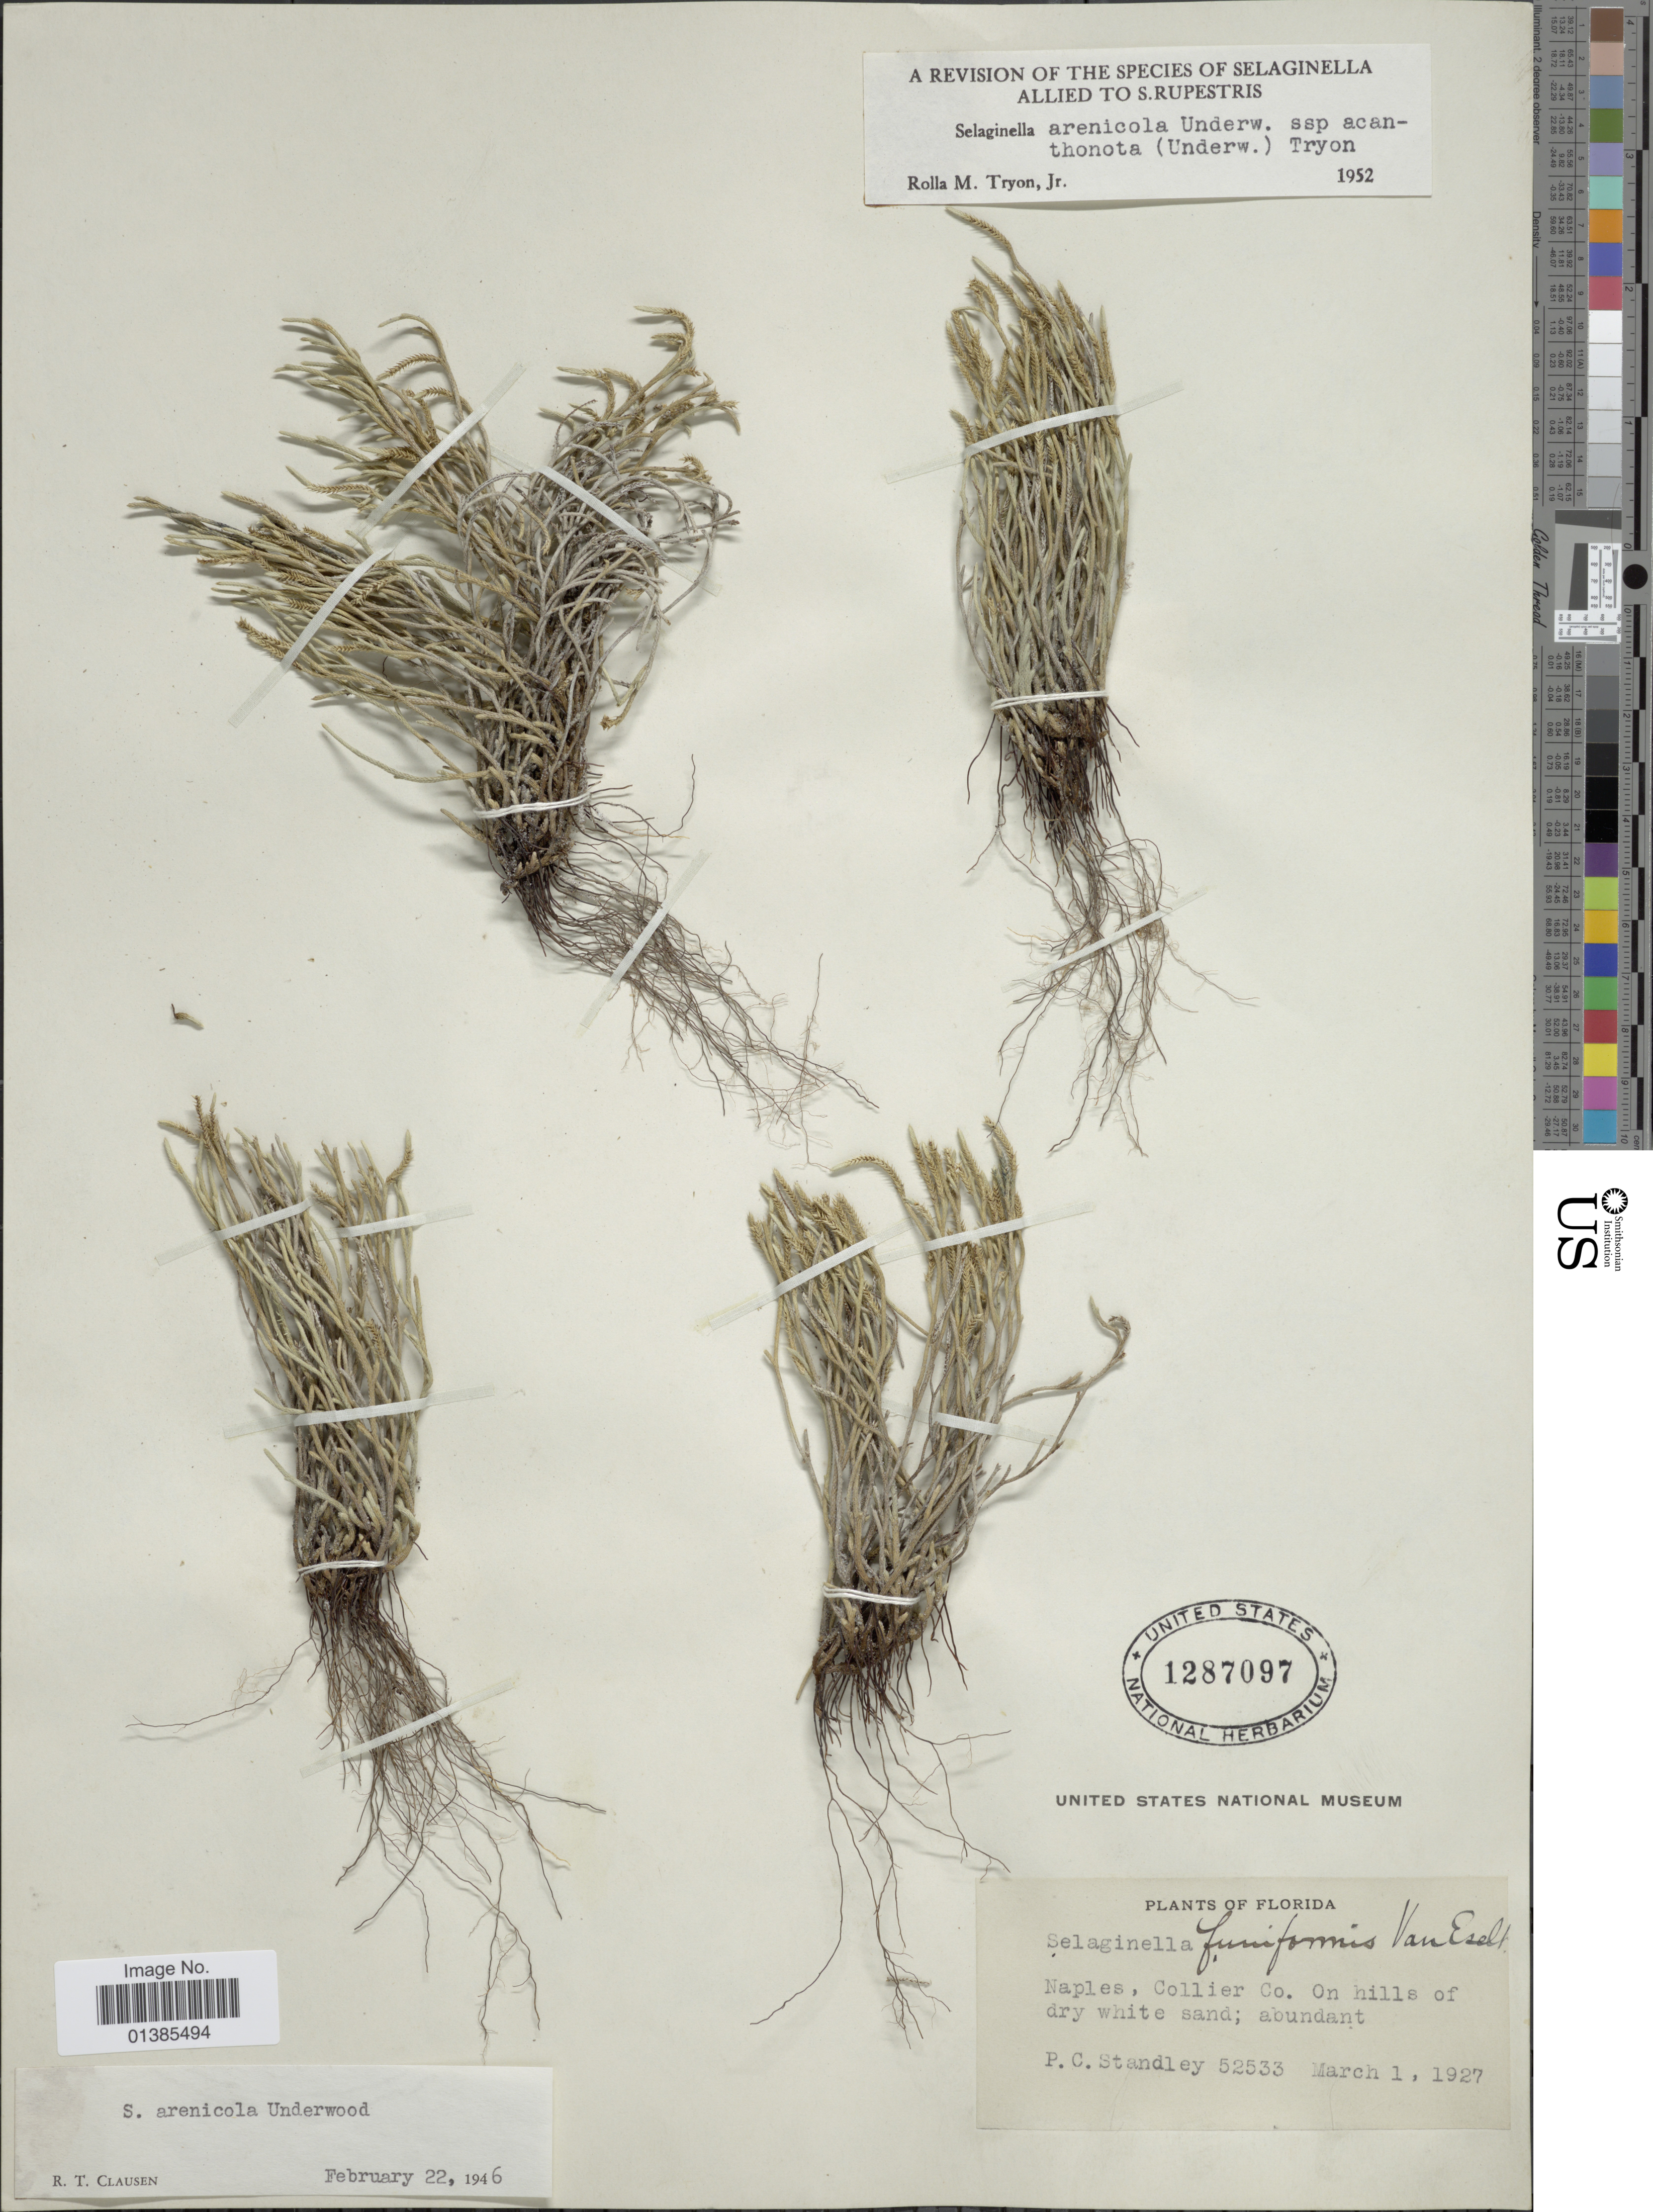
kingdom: Plantae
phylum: Tracheophyta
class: Lycopodiopsida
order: Selaginellales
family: Selaginellaceae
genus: Selaginella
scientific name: Selaginella arenicola subsp. acanthonota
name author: (Underw.) R.M. Tryon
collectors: P. C. Standley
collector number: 52533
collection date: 1927-03-01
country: United States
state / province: Florida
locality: Naples, Collier Co.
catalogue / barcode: US 1287097